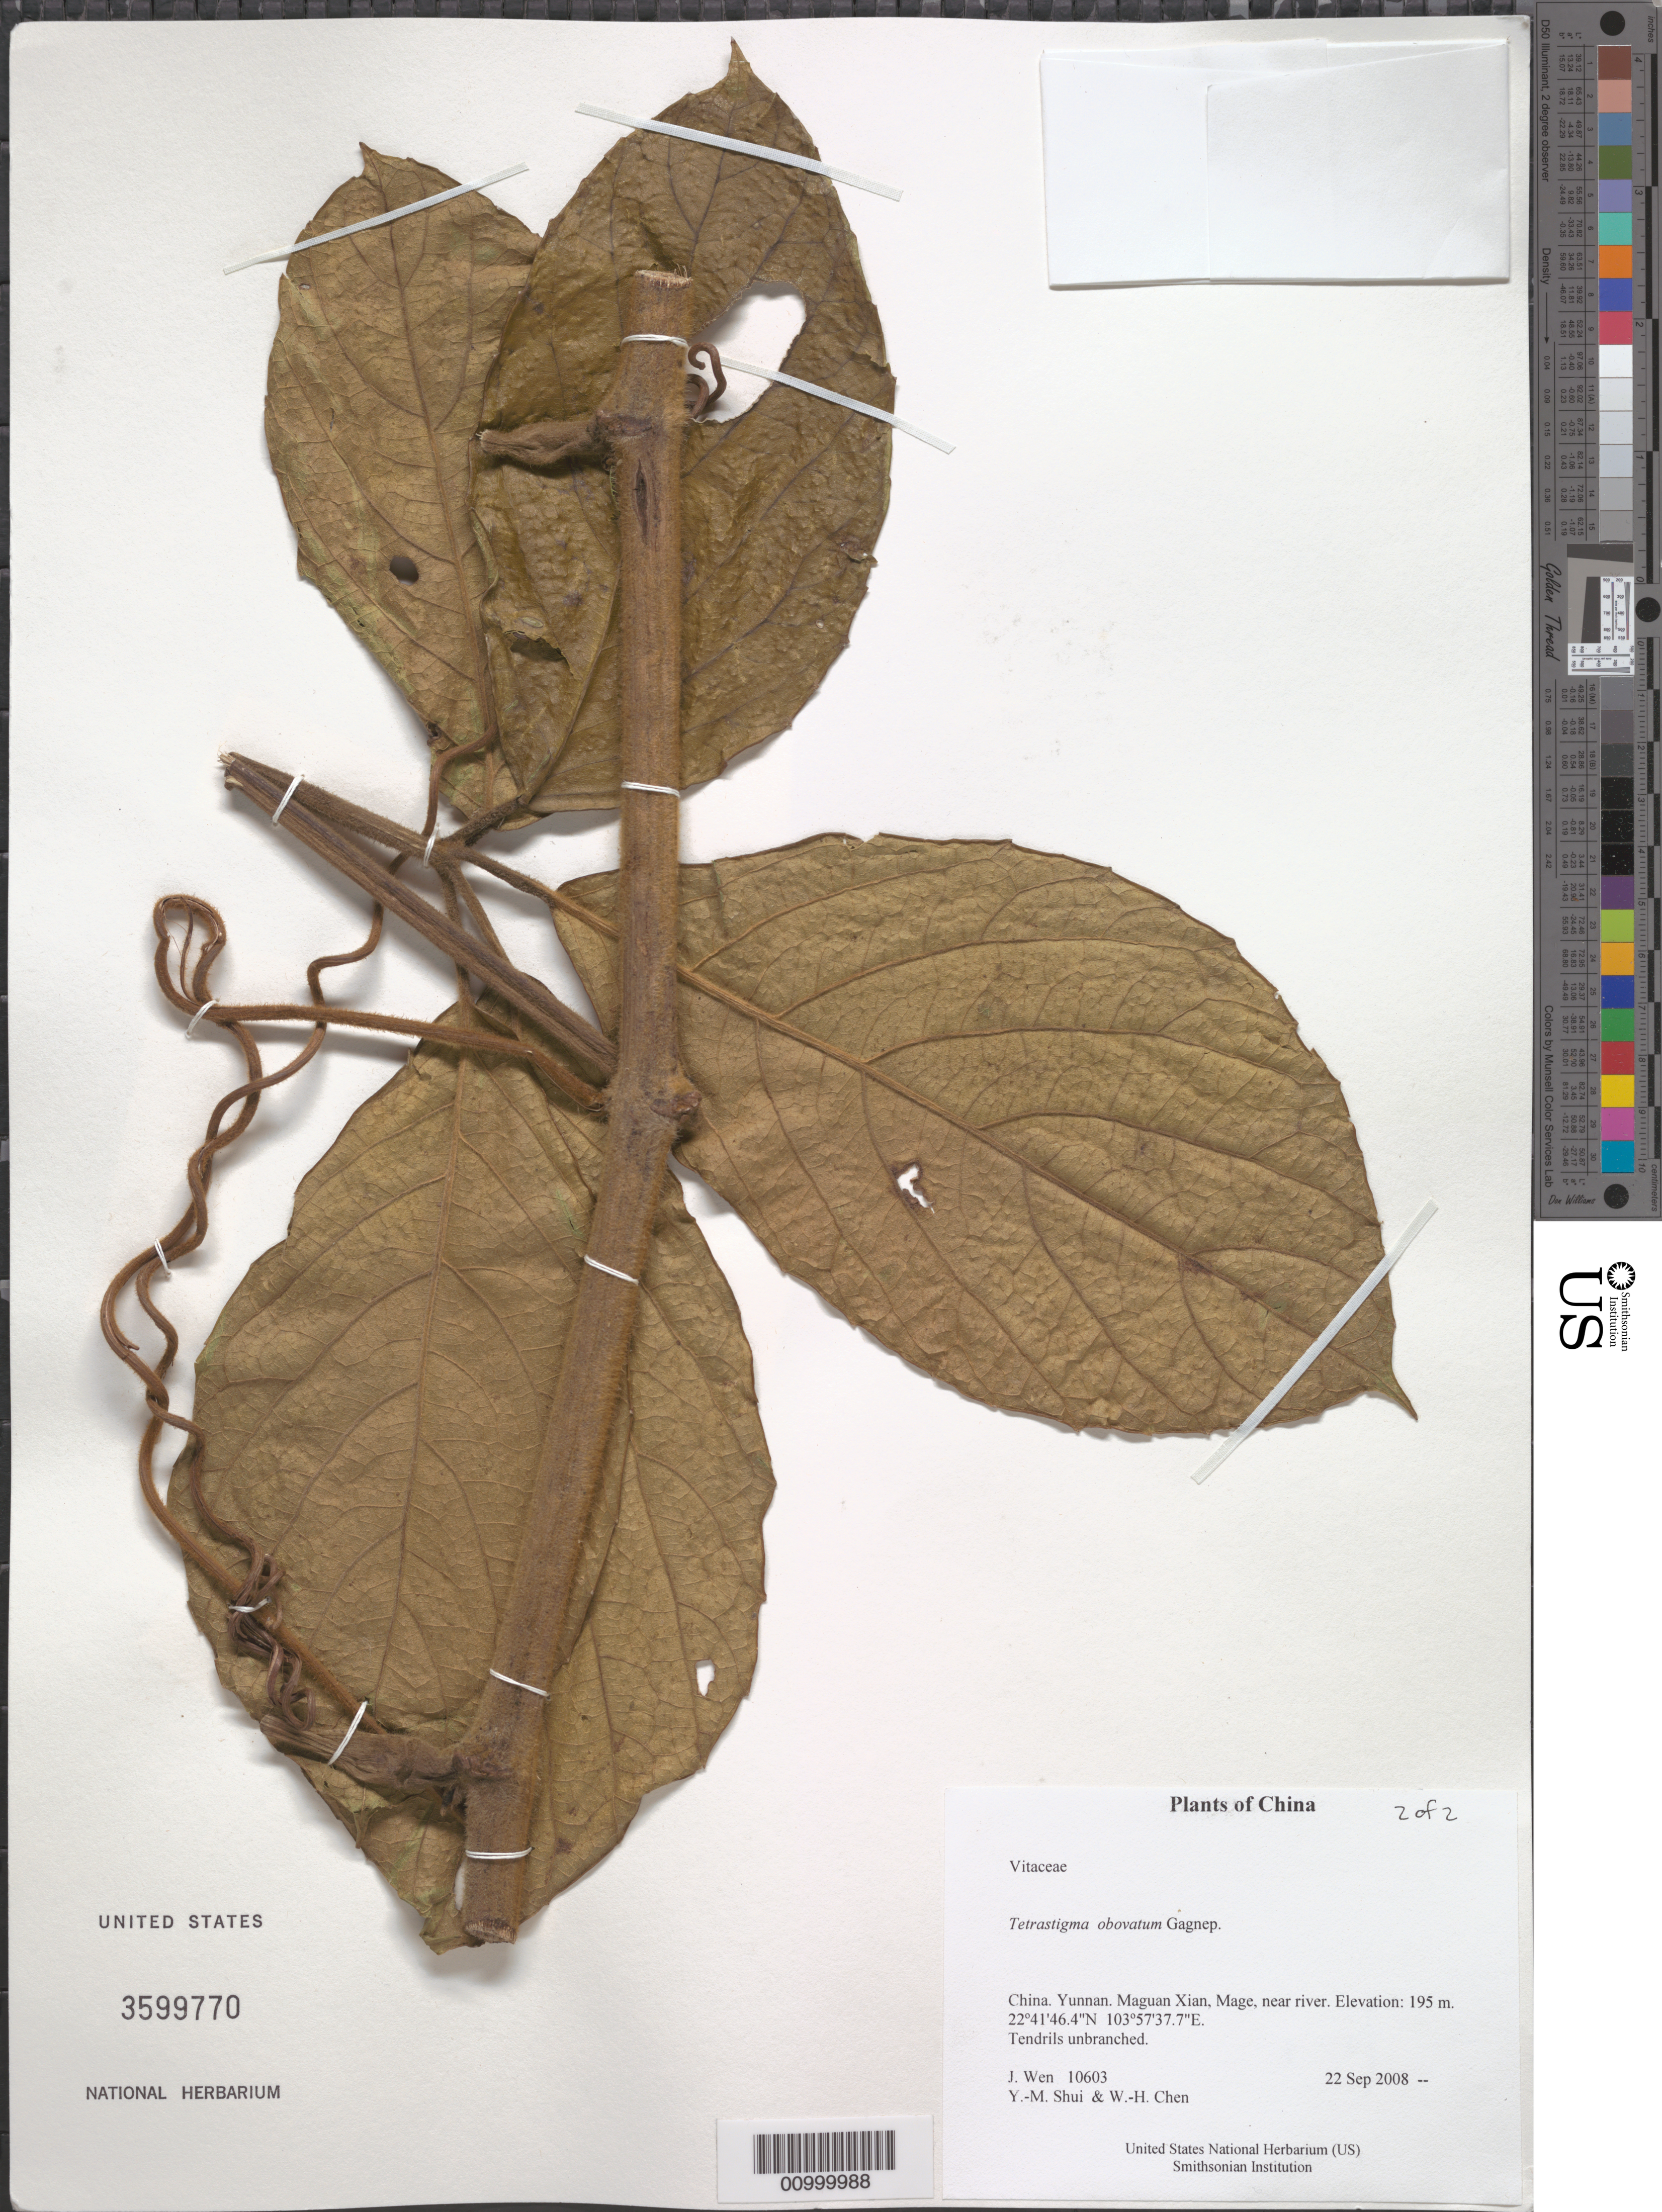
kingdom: Plantae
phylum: Tracheophyta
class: Magnoliopsida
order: Vitales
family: Vitaceae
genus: Tetrastigma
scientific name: Tetrastigma obovatum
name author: Gagnep.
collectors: J. Wen, Y. Shui & W. Chen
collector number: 10603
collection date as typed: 22 Sep 2008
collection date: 2008-09-22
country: China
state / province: Yunnan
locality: Maguan Xian, Mage, near river.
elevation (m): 195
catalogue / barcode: US 3599770